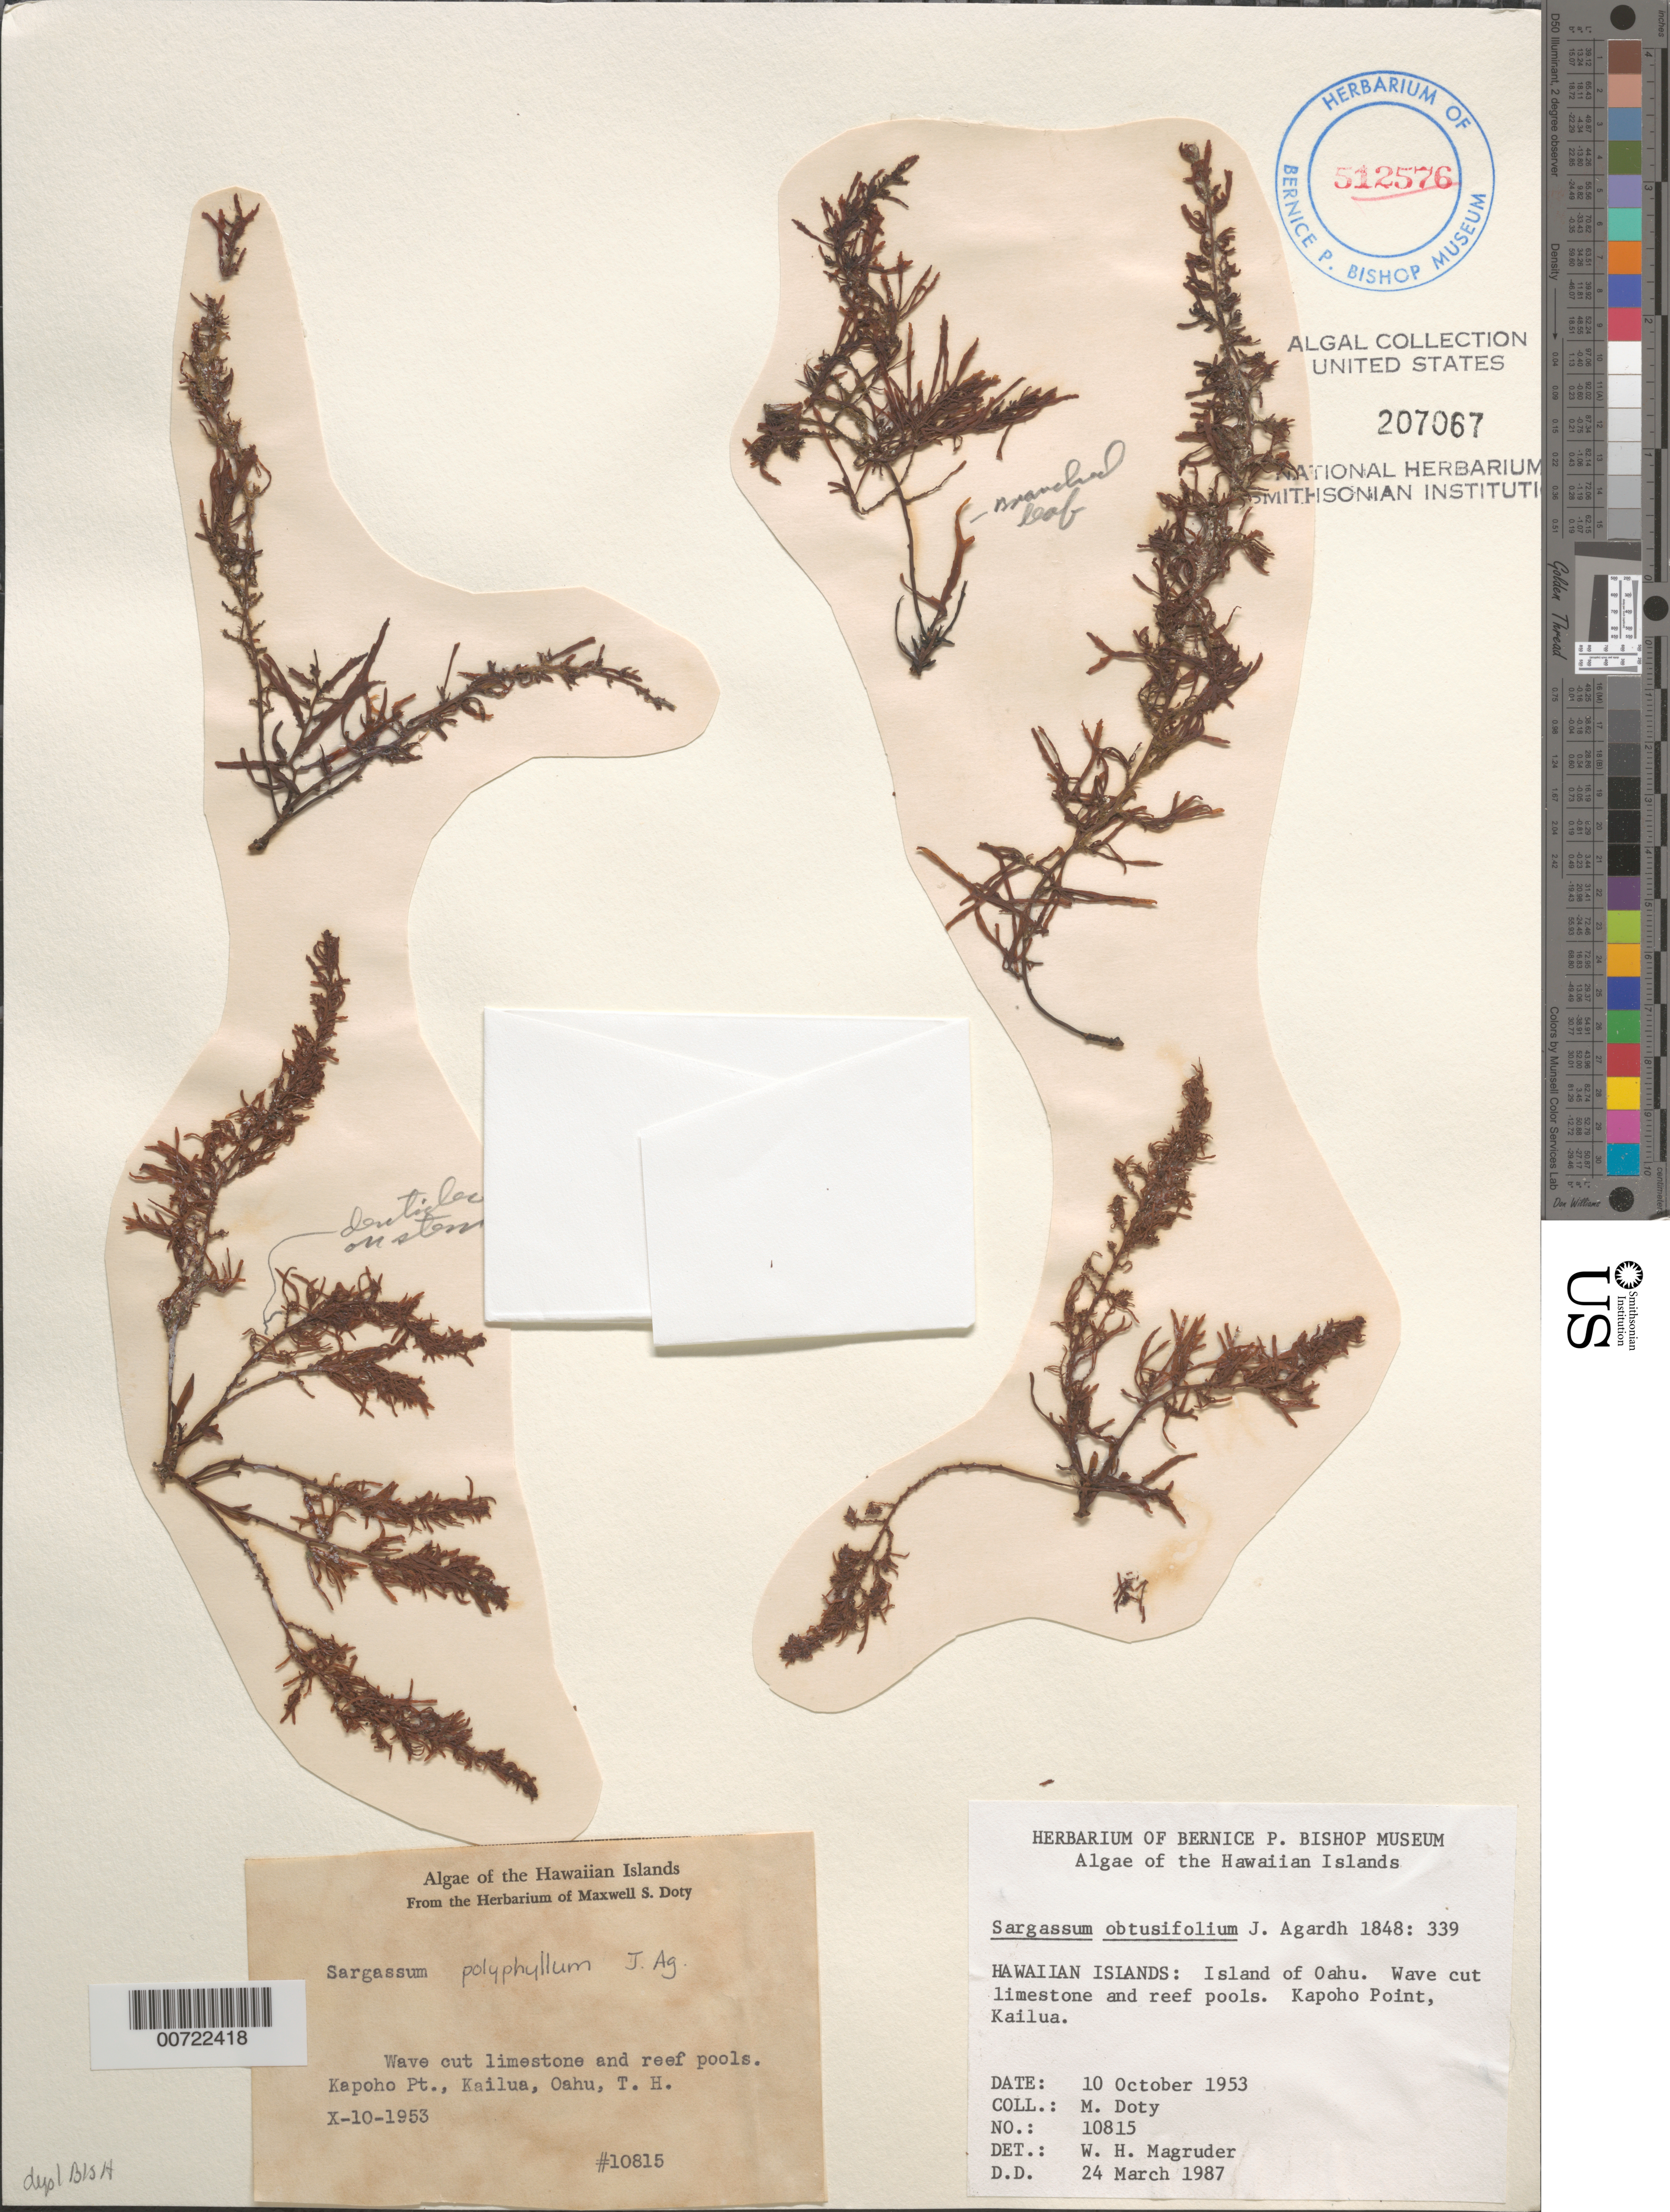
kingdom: Chromista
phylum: Ochrophyta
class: Phaeophyceae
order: Fucales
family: Sargassaceae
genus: Sargassum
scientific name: Sargassum obtusifolium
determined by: Magruder, W. H.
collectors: M. S. Doty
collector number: MSD 10815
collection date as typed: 10 Oct 1953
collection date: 1953-10-10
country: United States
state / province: Hawaii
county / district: Honolulu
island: Oahu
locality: Kapoho Point, Kailua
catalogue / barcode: US 207067